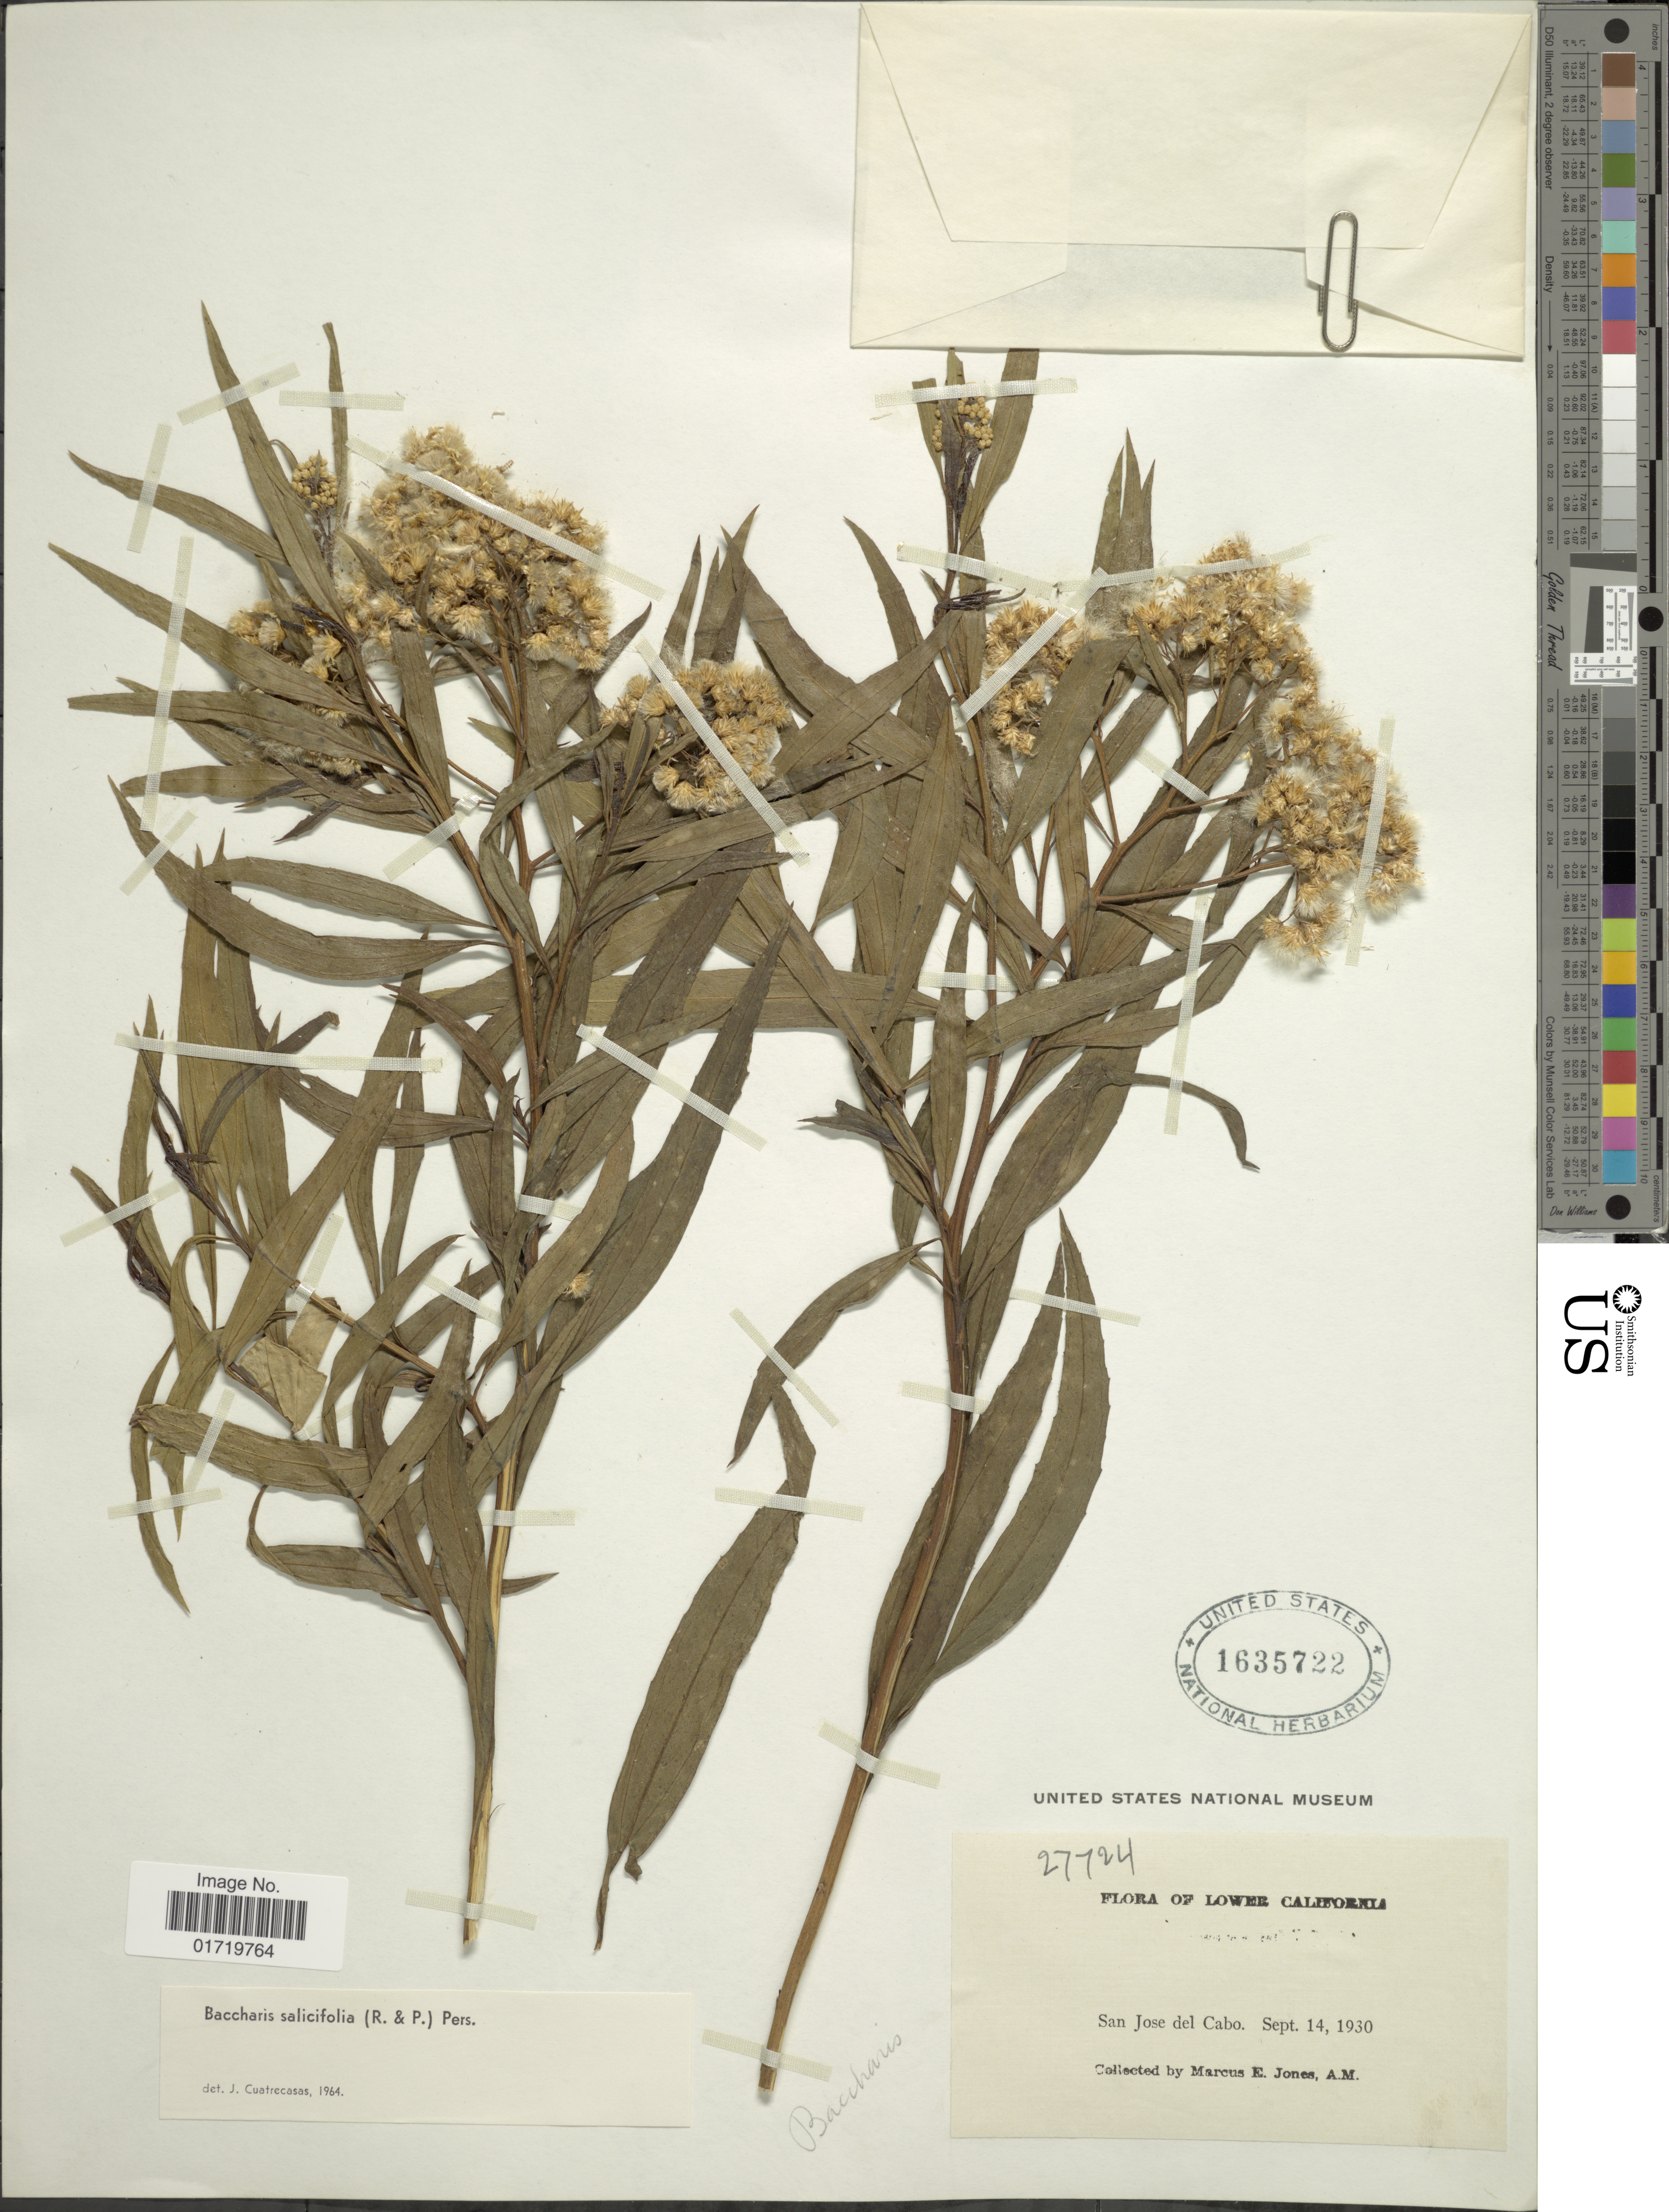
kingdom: Plantae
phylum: Tracheophyta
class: Magnoliopsida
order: Asterales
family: Asteraceae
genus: Baccharis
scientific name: Baccharis salicifolia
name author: (Ruiz & Pav.) Pers.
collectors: M. E. Jones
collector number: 27724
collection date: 1930-09-14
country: Mexico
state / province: Baja California Sur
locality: Lower California, San Jose del Cabo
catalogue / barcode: US 1635722